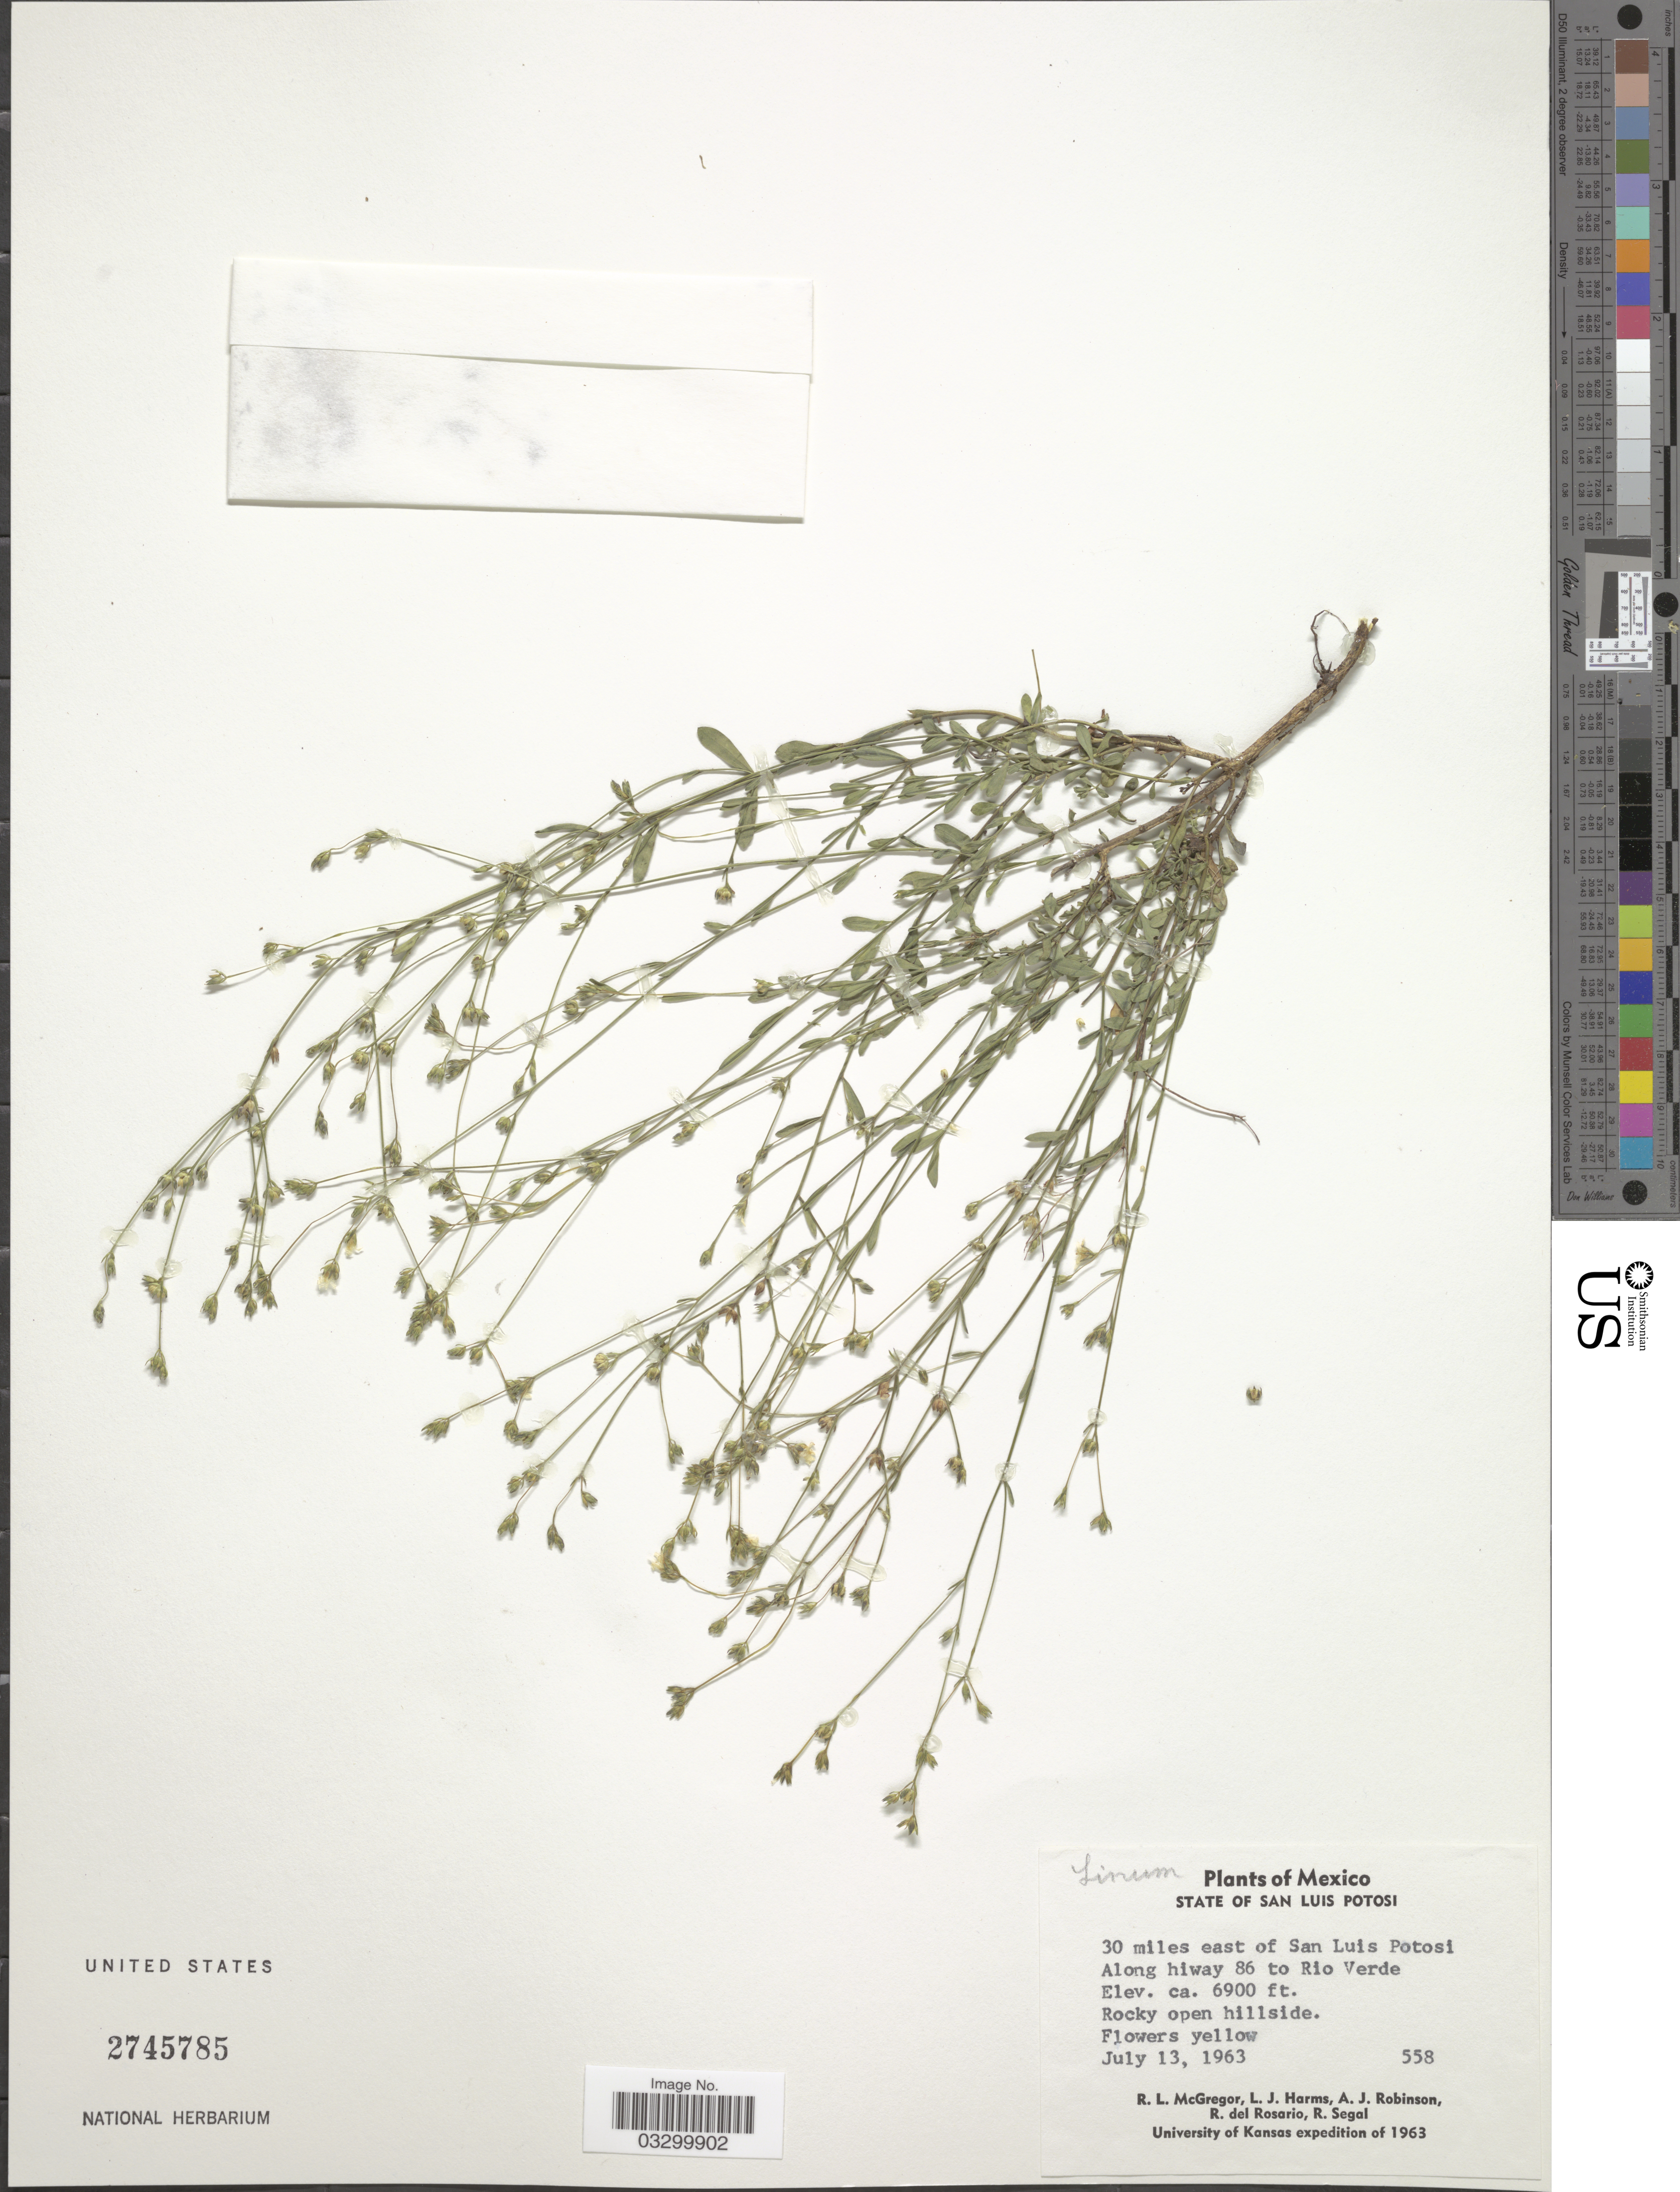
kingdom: Plantae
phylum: Tracheophyta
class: Magnoliopsida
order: Malpighiales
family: Linaceae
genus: Linum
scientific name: Linum sp.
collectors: R. McGregor, L. Harms, A. J. Robinson, R. del Rosario & R. Segal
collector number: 558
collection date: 1963-07-13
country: Mexico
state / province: San Luis Potosí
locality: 30 miles east of San Luis Potosi. Along hiway 86 to Rio Verde.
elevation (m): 2103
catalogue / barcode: US 2745785